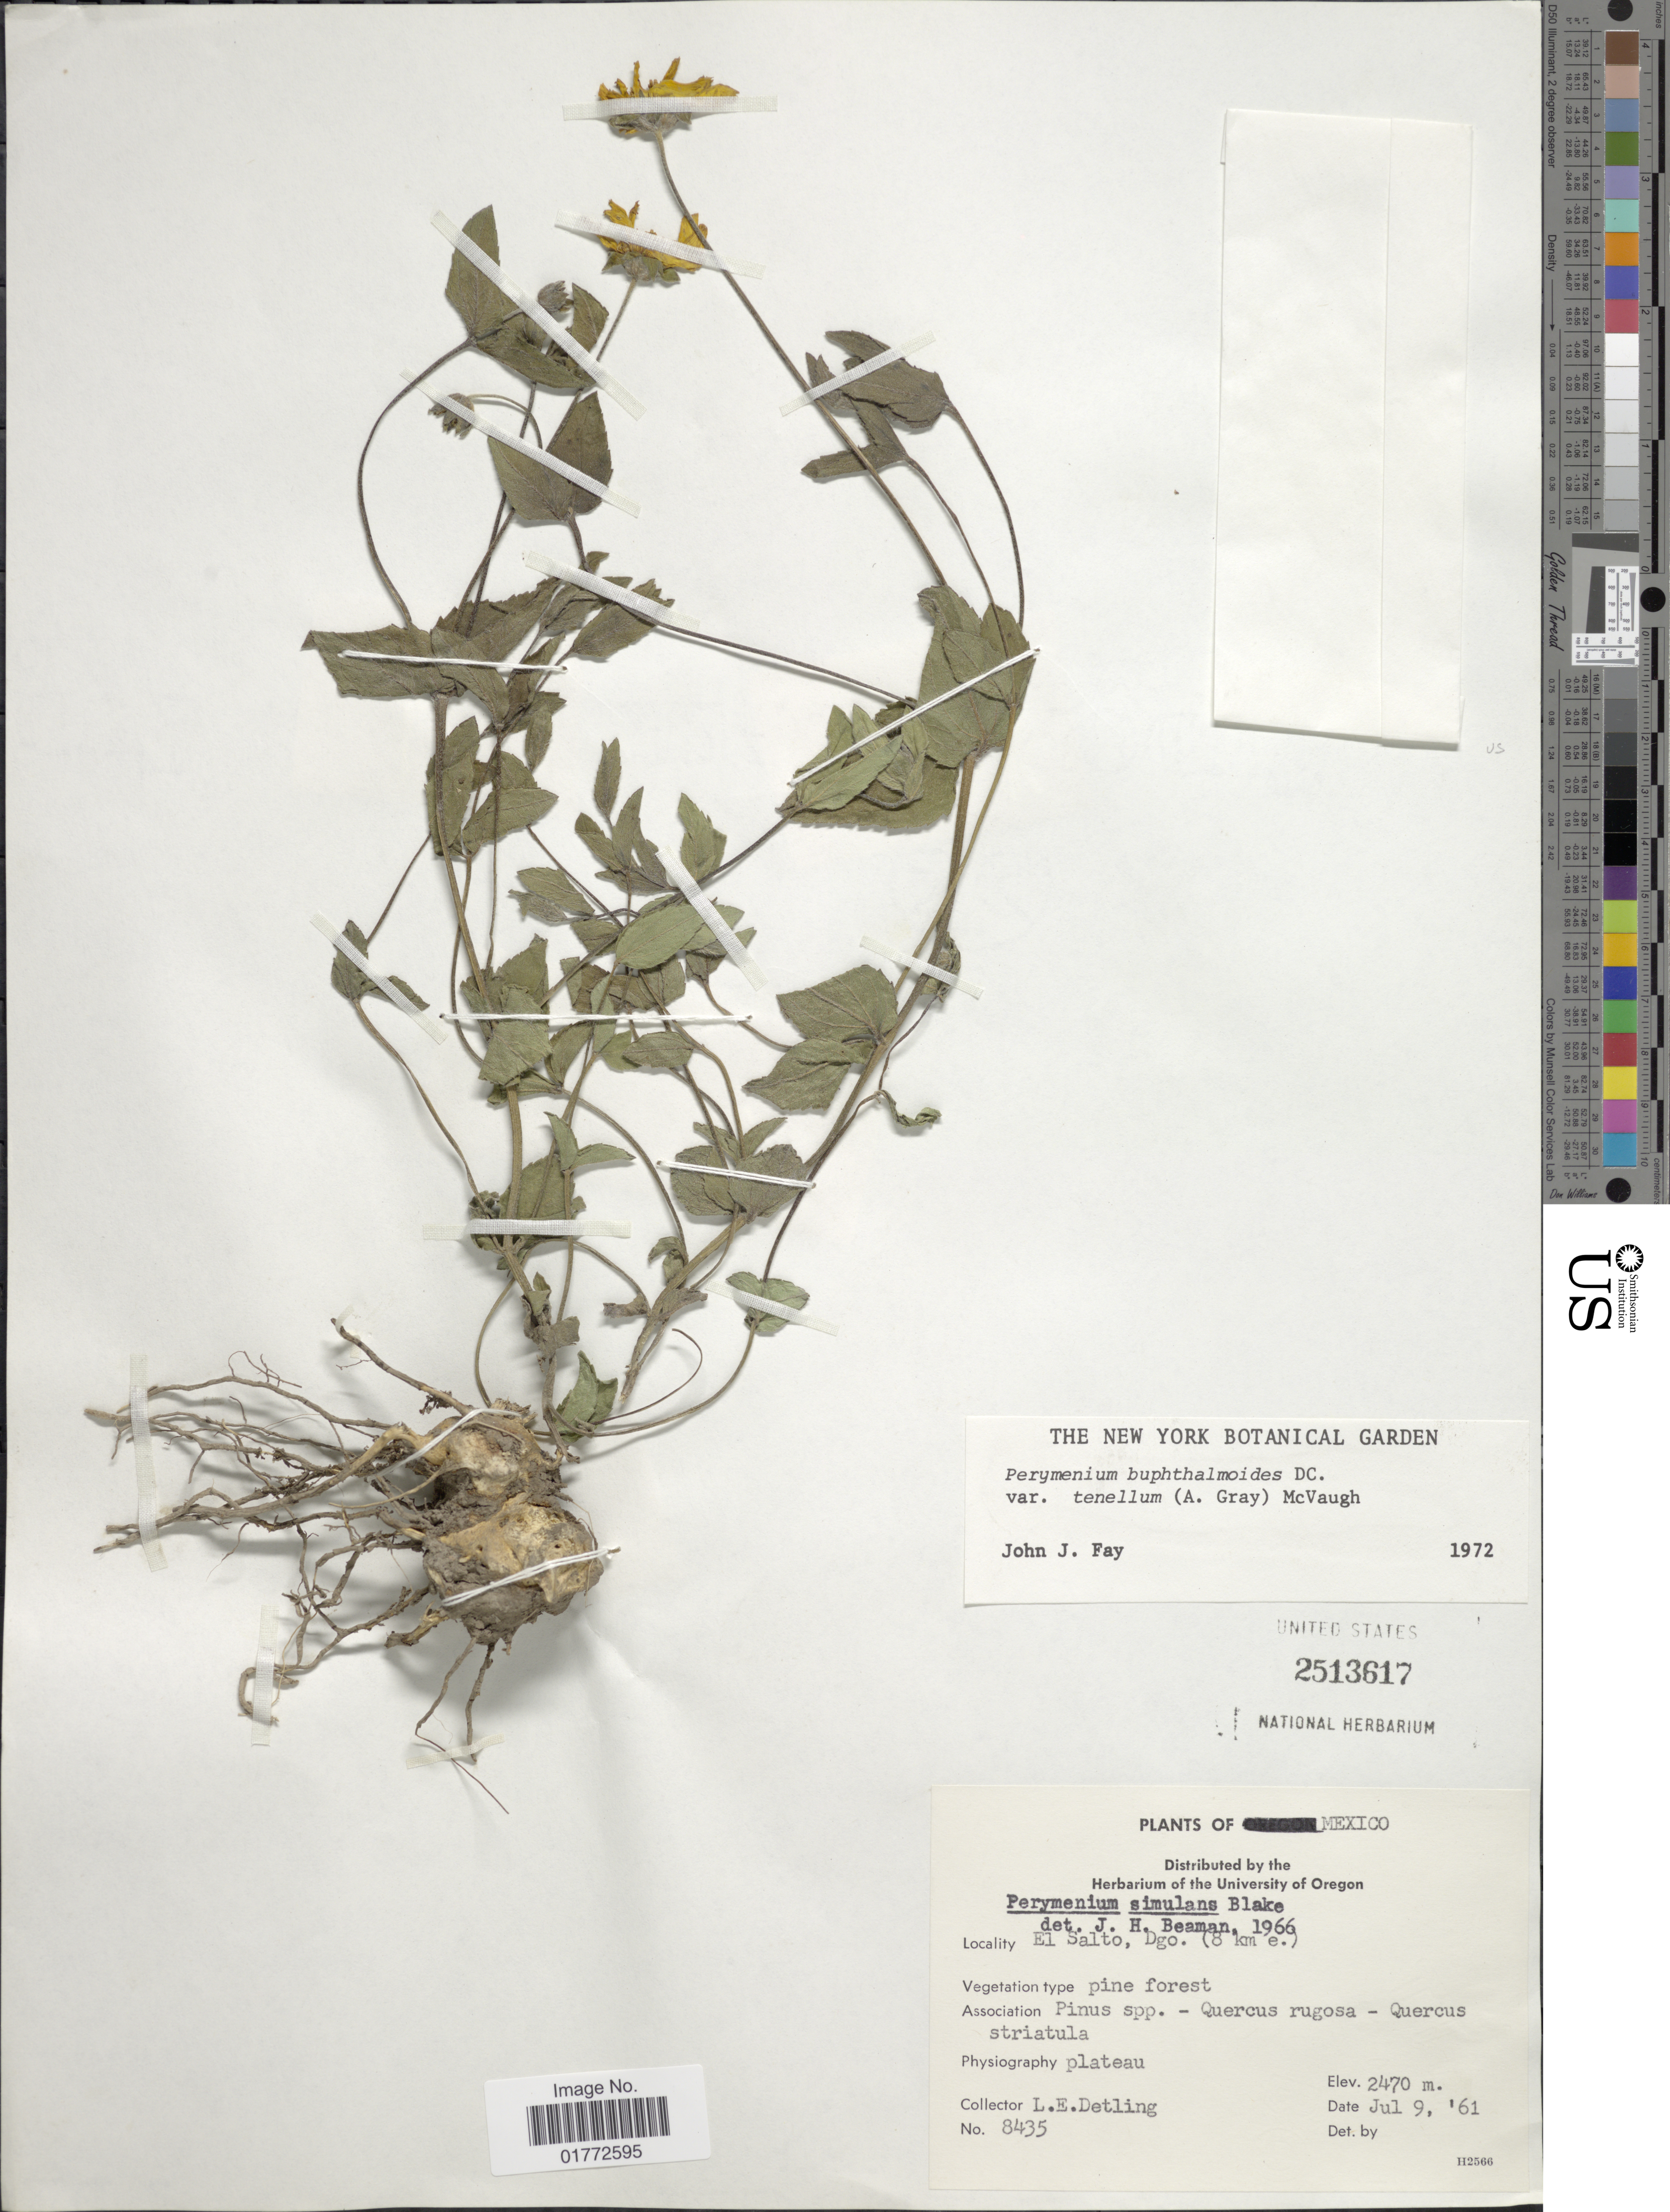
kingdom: Plantae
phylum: Tracheophyta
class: Magnoliopsida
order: Asterales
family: Asteraceae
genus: Perymenium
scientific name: Perymenium buphthalmoides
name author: DC.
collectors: L. E. Detling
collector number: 8435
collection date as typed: Transcribed d/m/y: 9/7/61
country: Mexico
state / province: Durango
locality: El Salto, Dgo. (8 km. e.)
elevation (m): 2470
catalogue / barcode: US 2513617